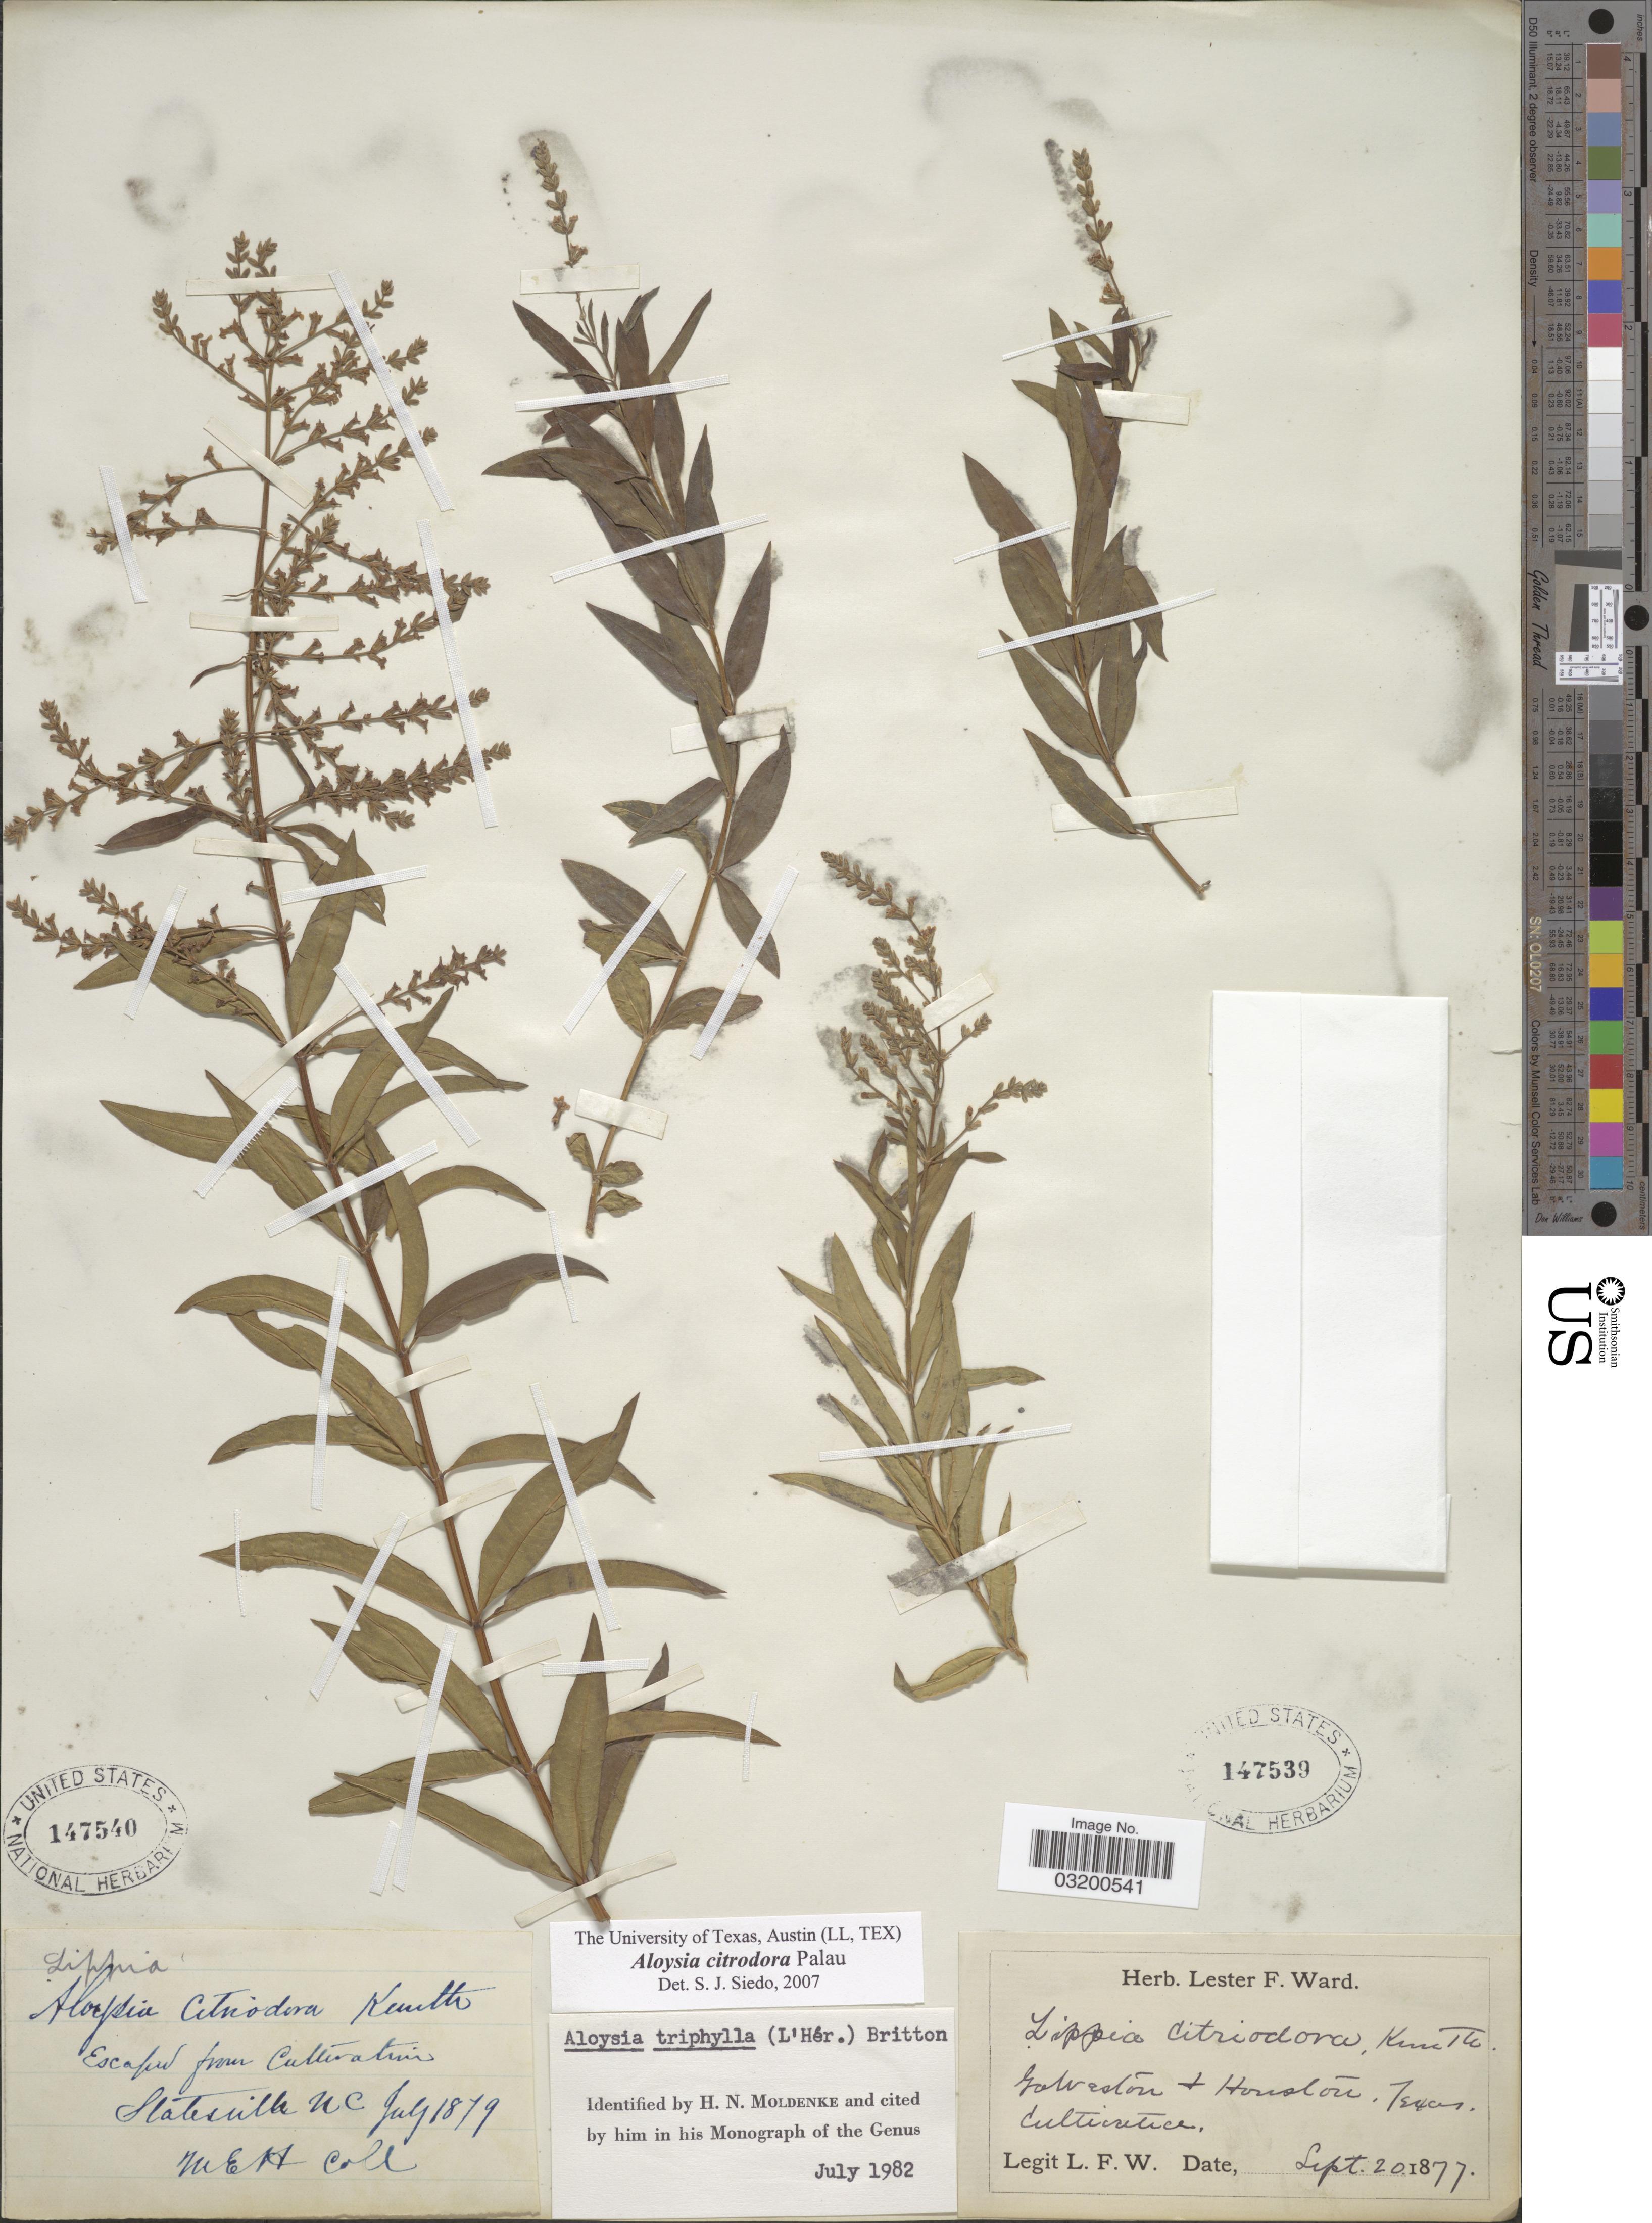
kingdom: Plantae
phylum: Tracheophyta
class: Magnoliopsida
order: Lamiales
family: Verbenaceae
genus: Aloysia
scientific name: Aloysia citrodora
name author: Paláu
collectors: M. E. H.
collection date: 1879-07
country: United States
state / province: North Carolina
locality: Statesville.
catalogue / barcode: US 147540